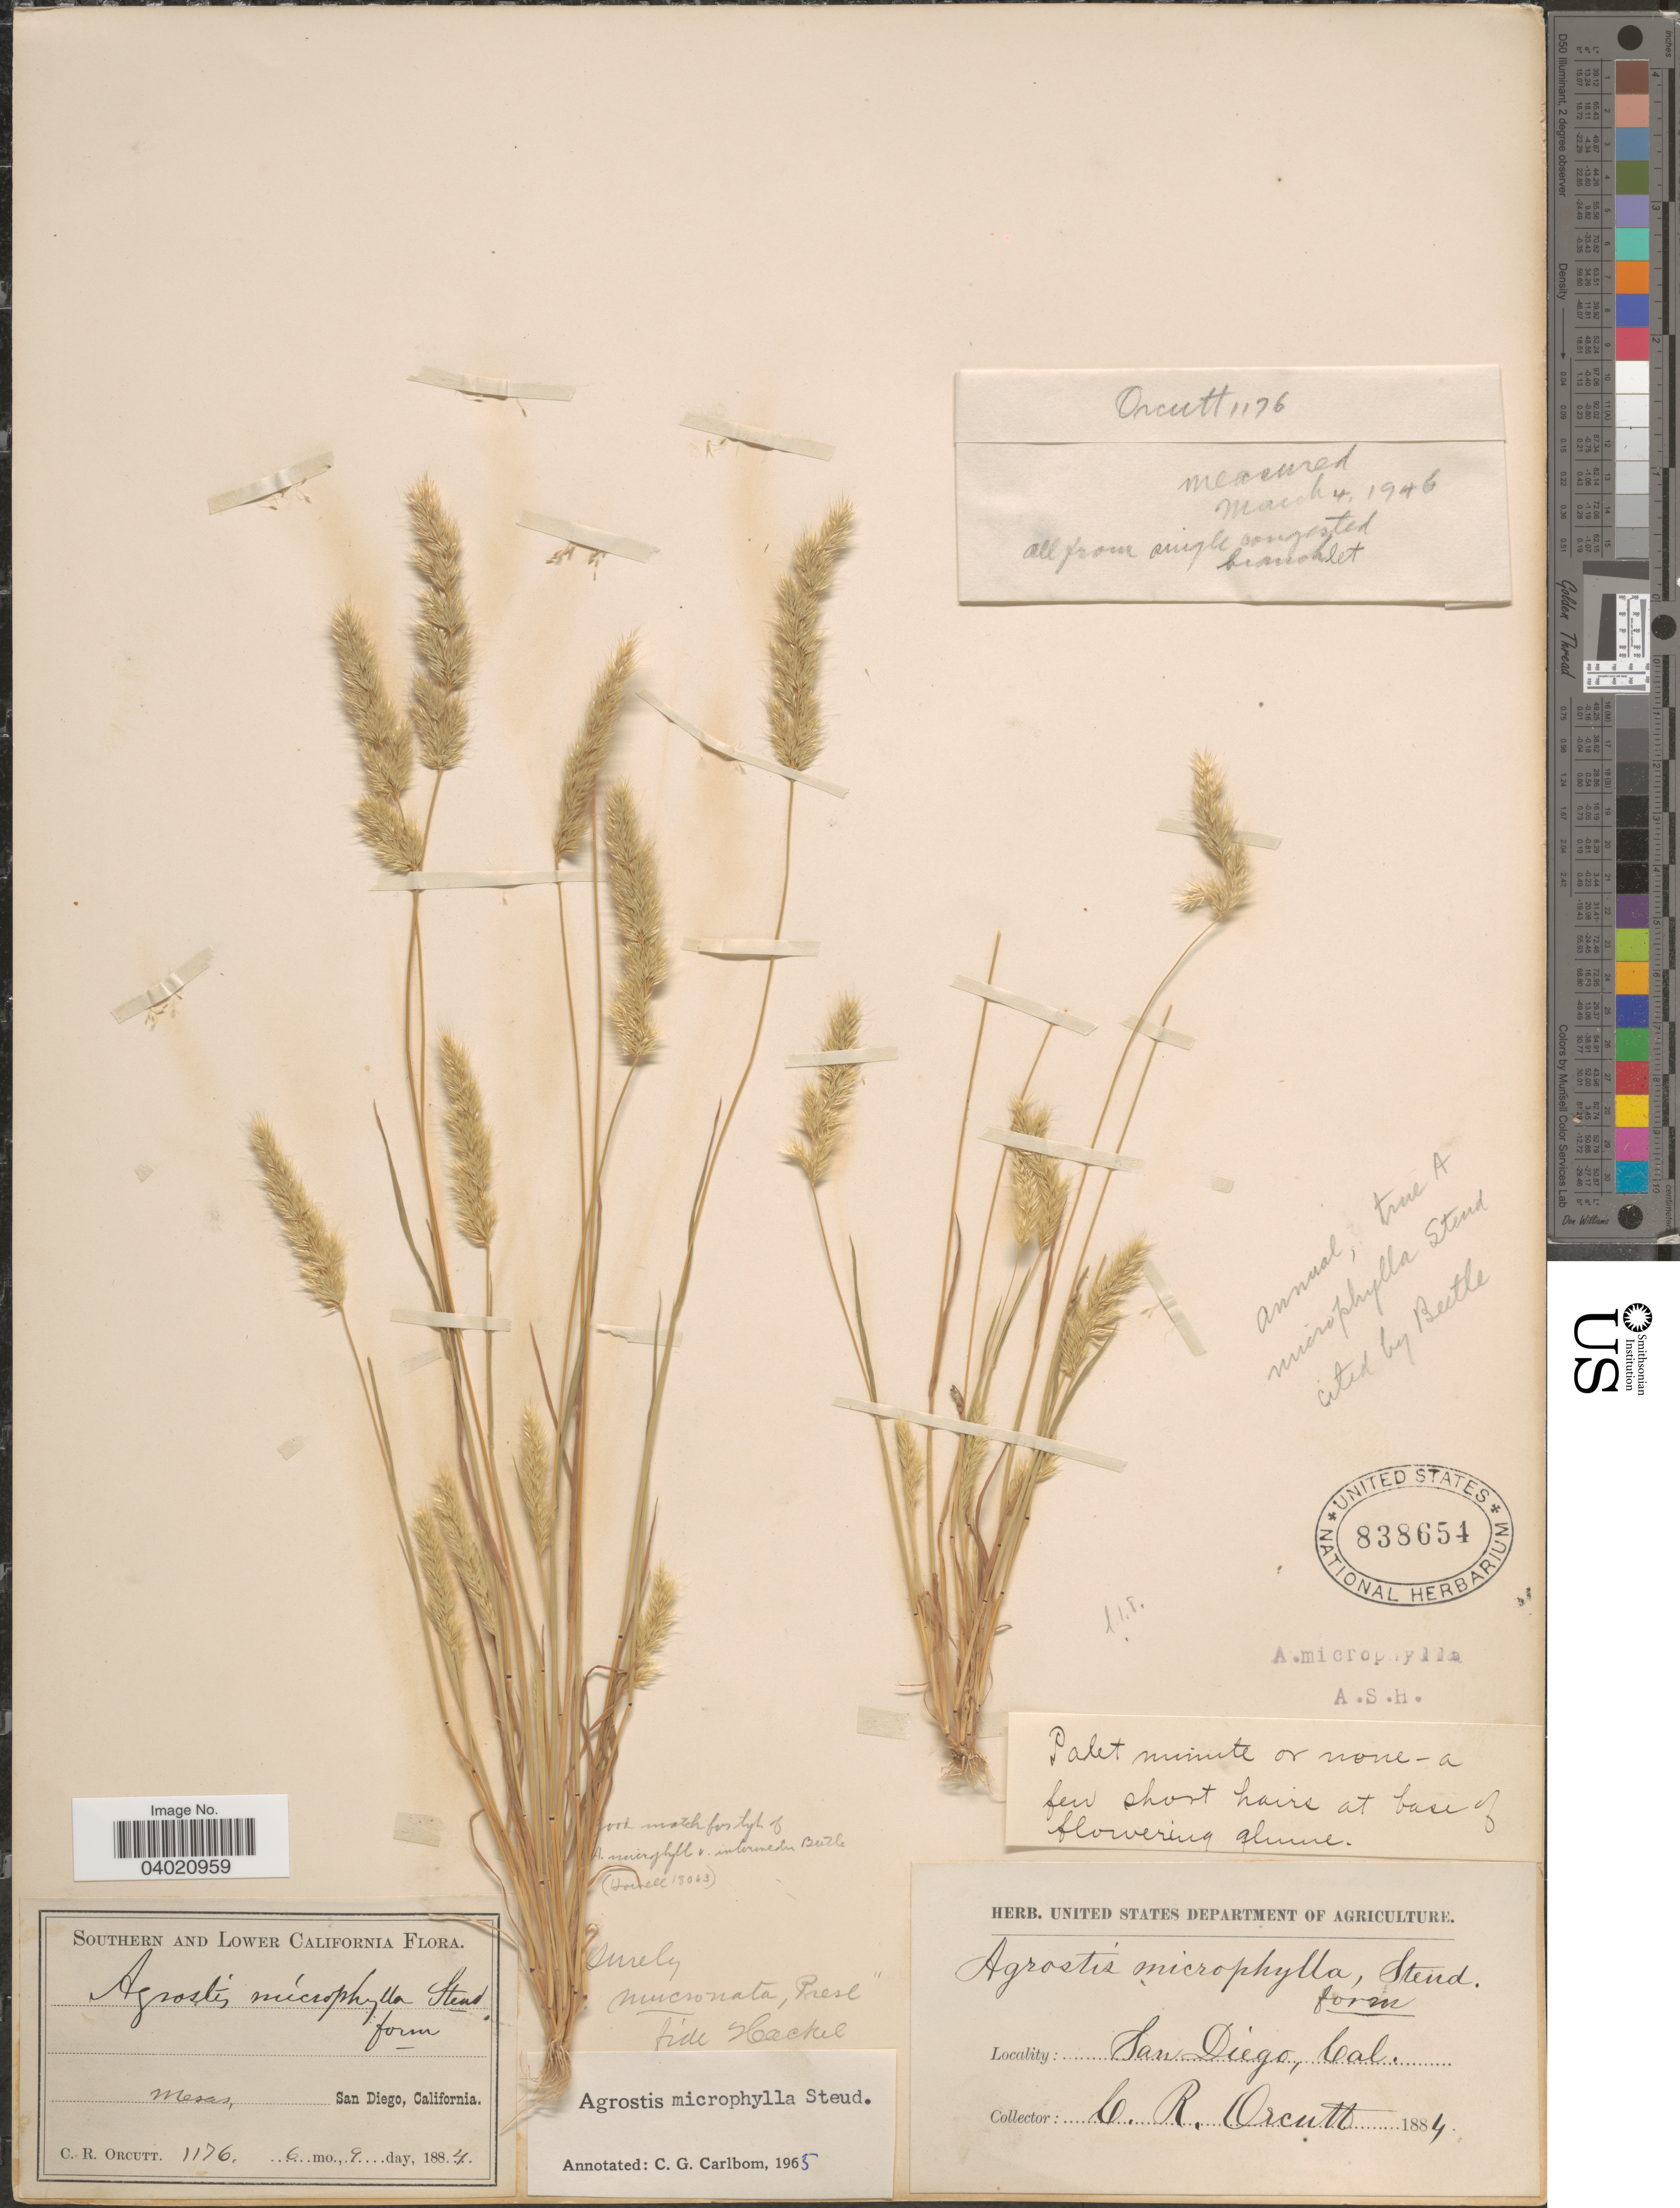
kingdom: Plantae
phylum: Tracheophyta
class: Liliopsida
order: Poales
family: Poaceae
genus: Agrostis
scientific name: Agrostis microphylla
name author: Steud.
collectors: C. R. Orcutt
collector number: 1176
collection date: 1884-06-09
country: United States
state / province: California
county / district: San Diego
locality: Southern California. Mesas, San Diego.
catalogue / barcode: US 838654